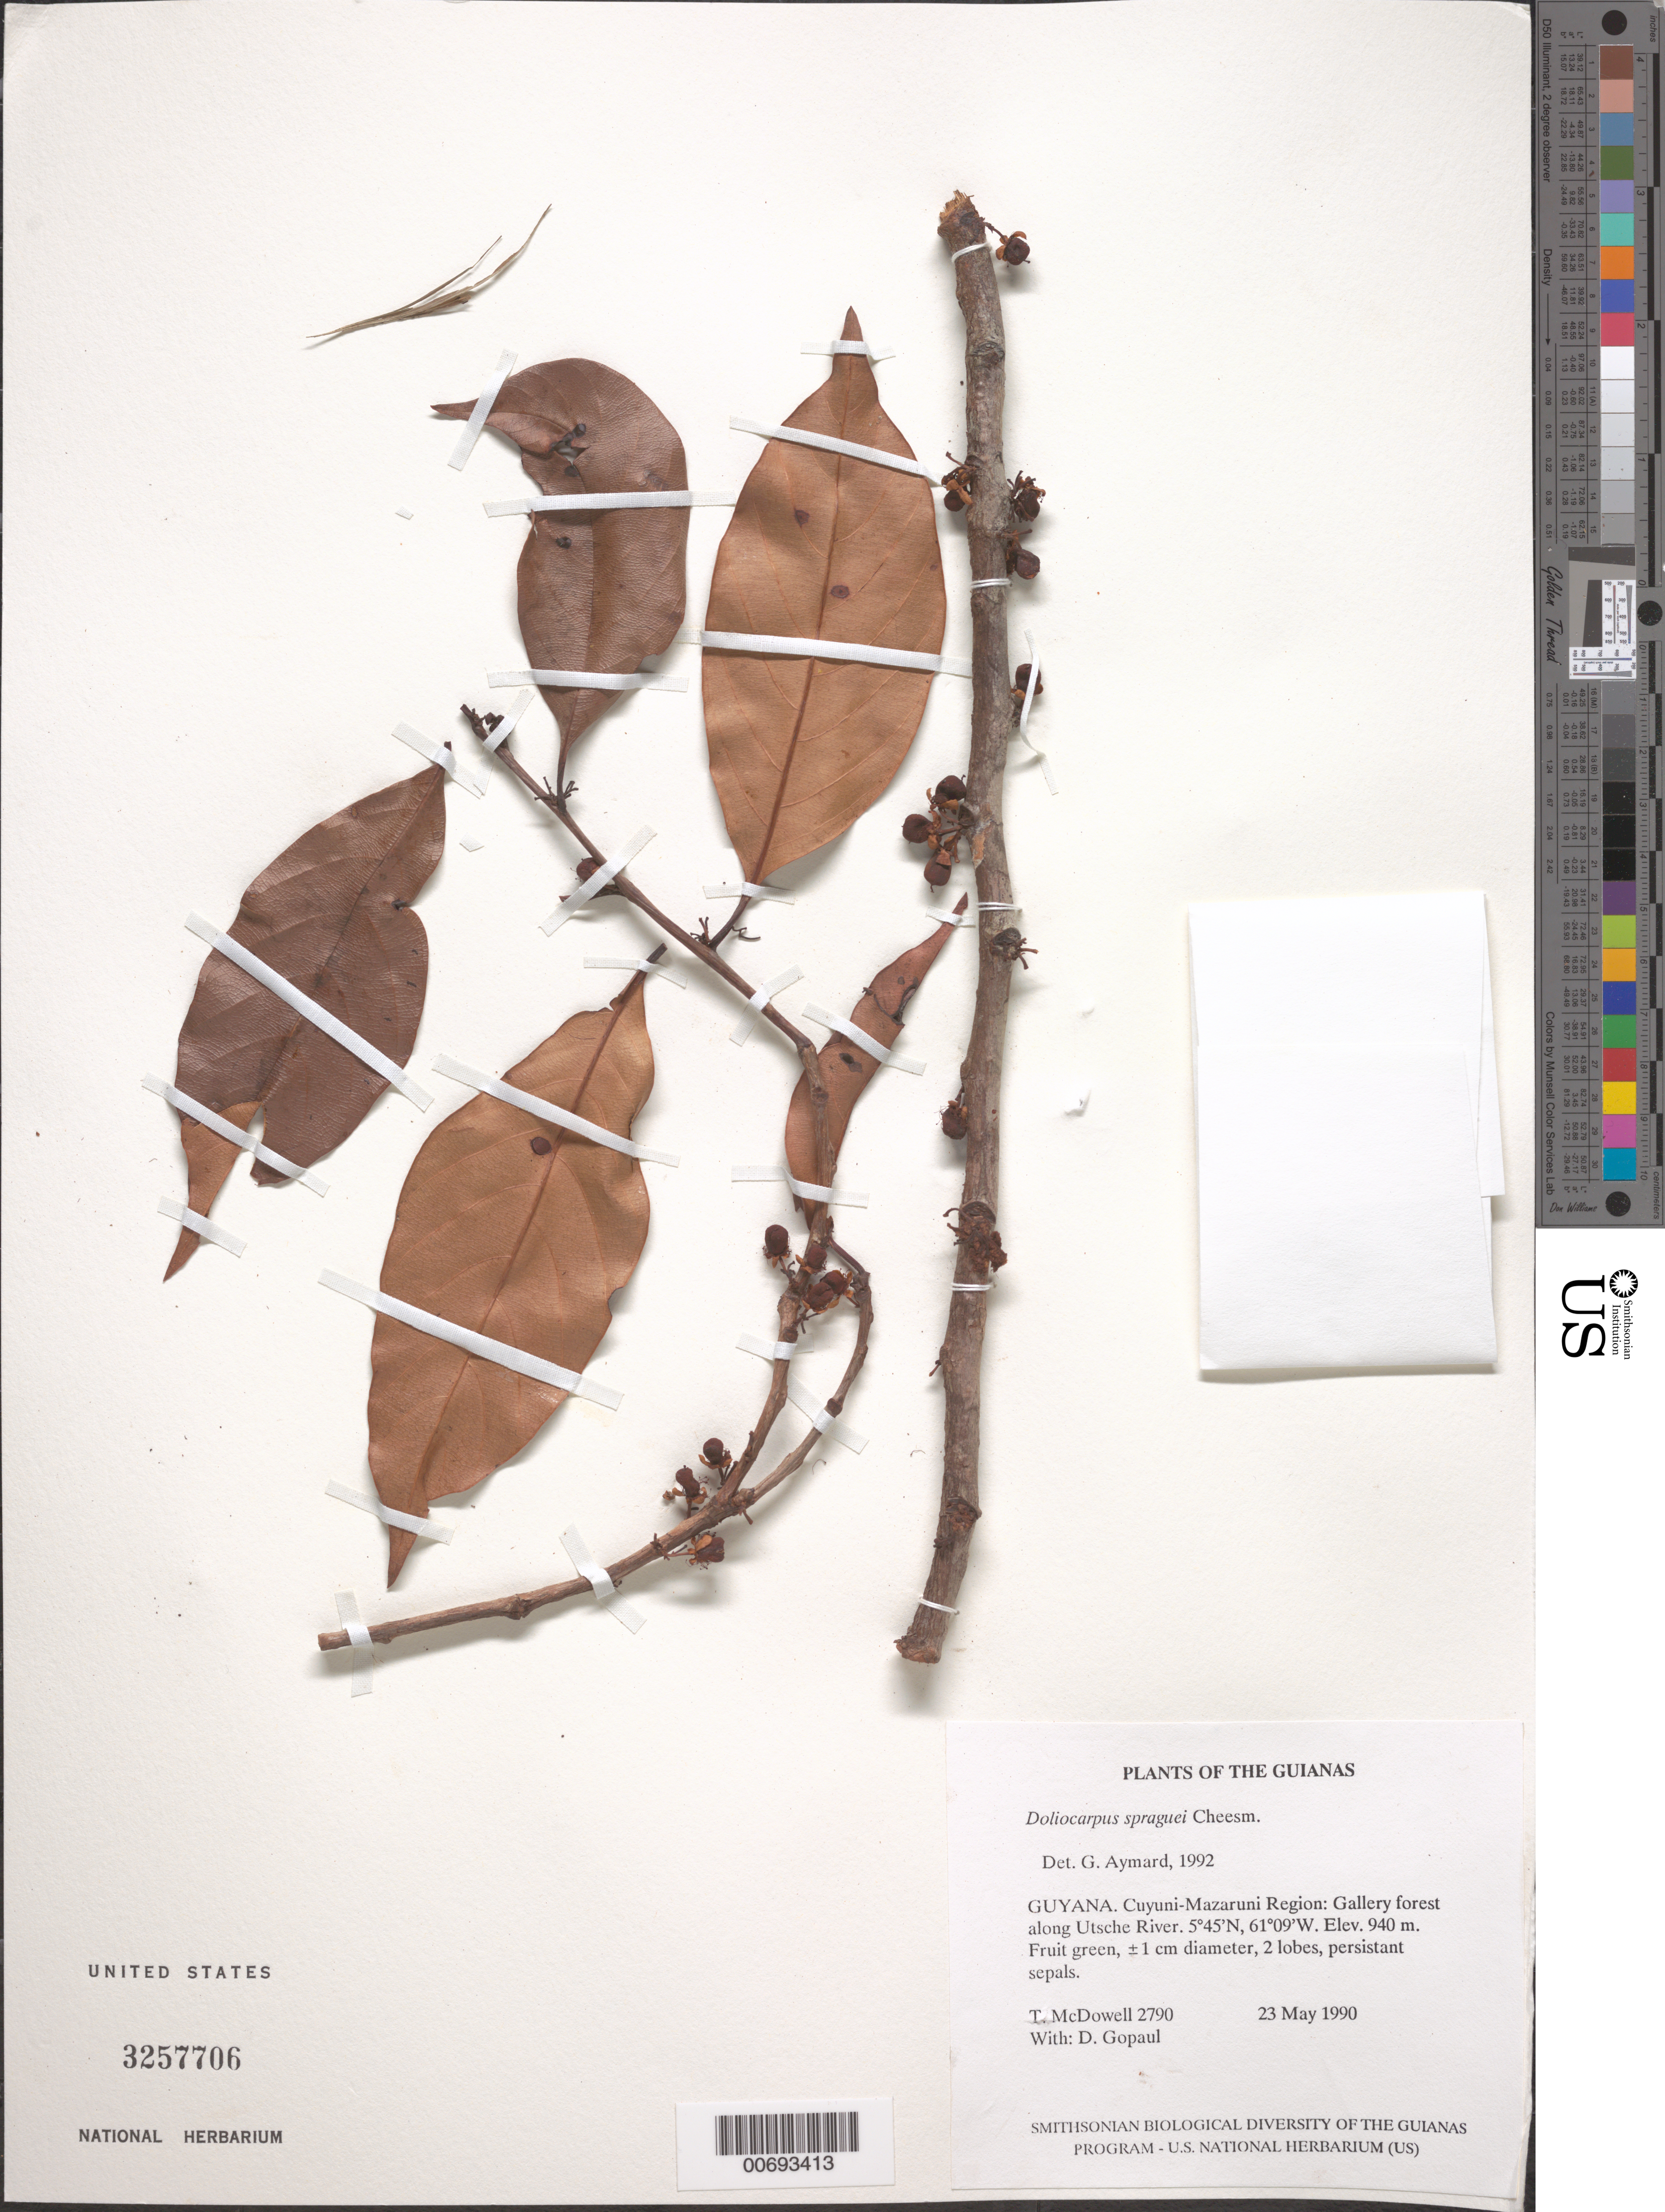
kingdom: Plantae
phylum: Tracheophyta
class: Magnoliopsida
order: Dilleniales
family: Dilleniaceae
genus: Doliocarpus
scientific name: Doliocarpus spraguei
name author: Cheesman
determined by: Aymard C., G. A., (PORT), Univ. Nac. Exp. de los Llanos Ezequiel Zamora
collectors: T. McDowell, D. Gopaul & Thompson, --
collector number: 2790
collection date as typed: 23 May 1990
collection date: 1990-05-23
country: Guyana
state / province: Cuyuni-Mazaruni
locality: Utshi River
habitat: Gallery forest along river. River very high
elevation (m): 940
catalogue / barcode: US 3257706